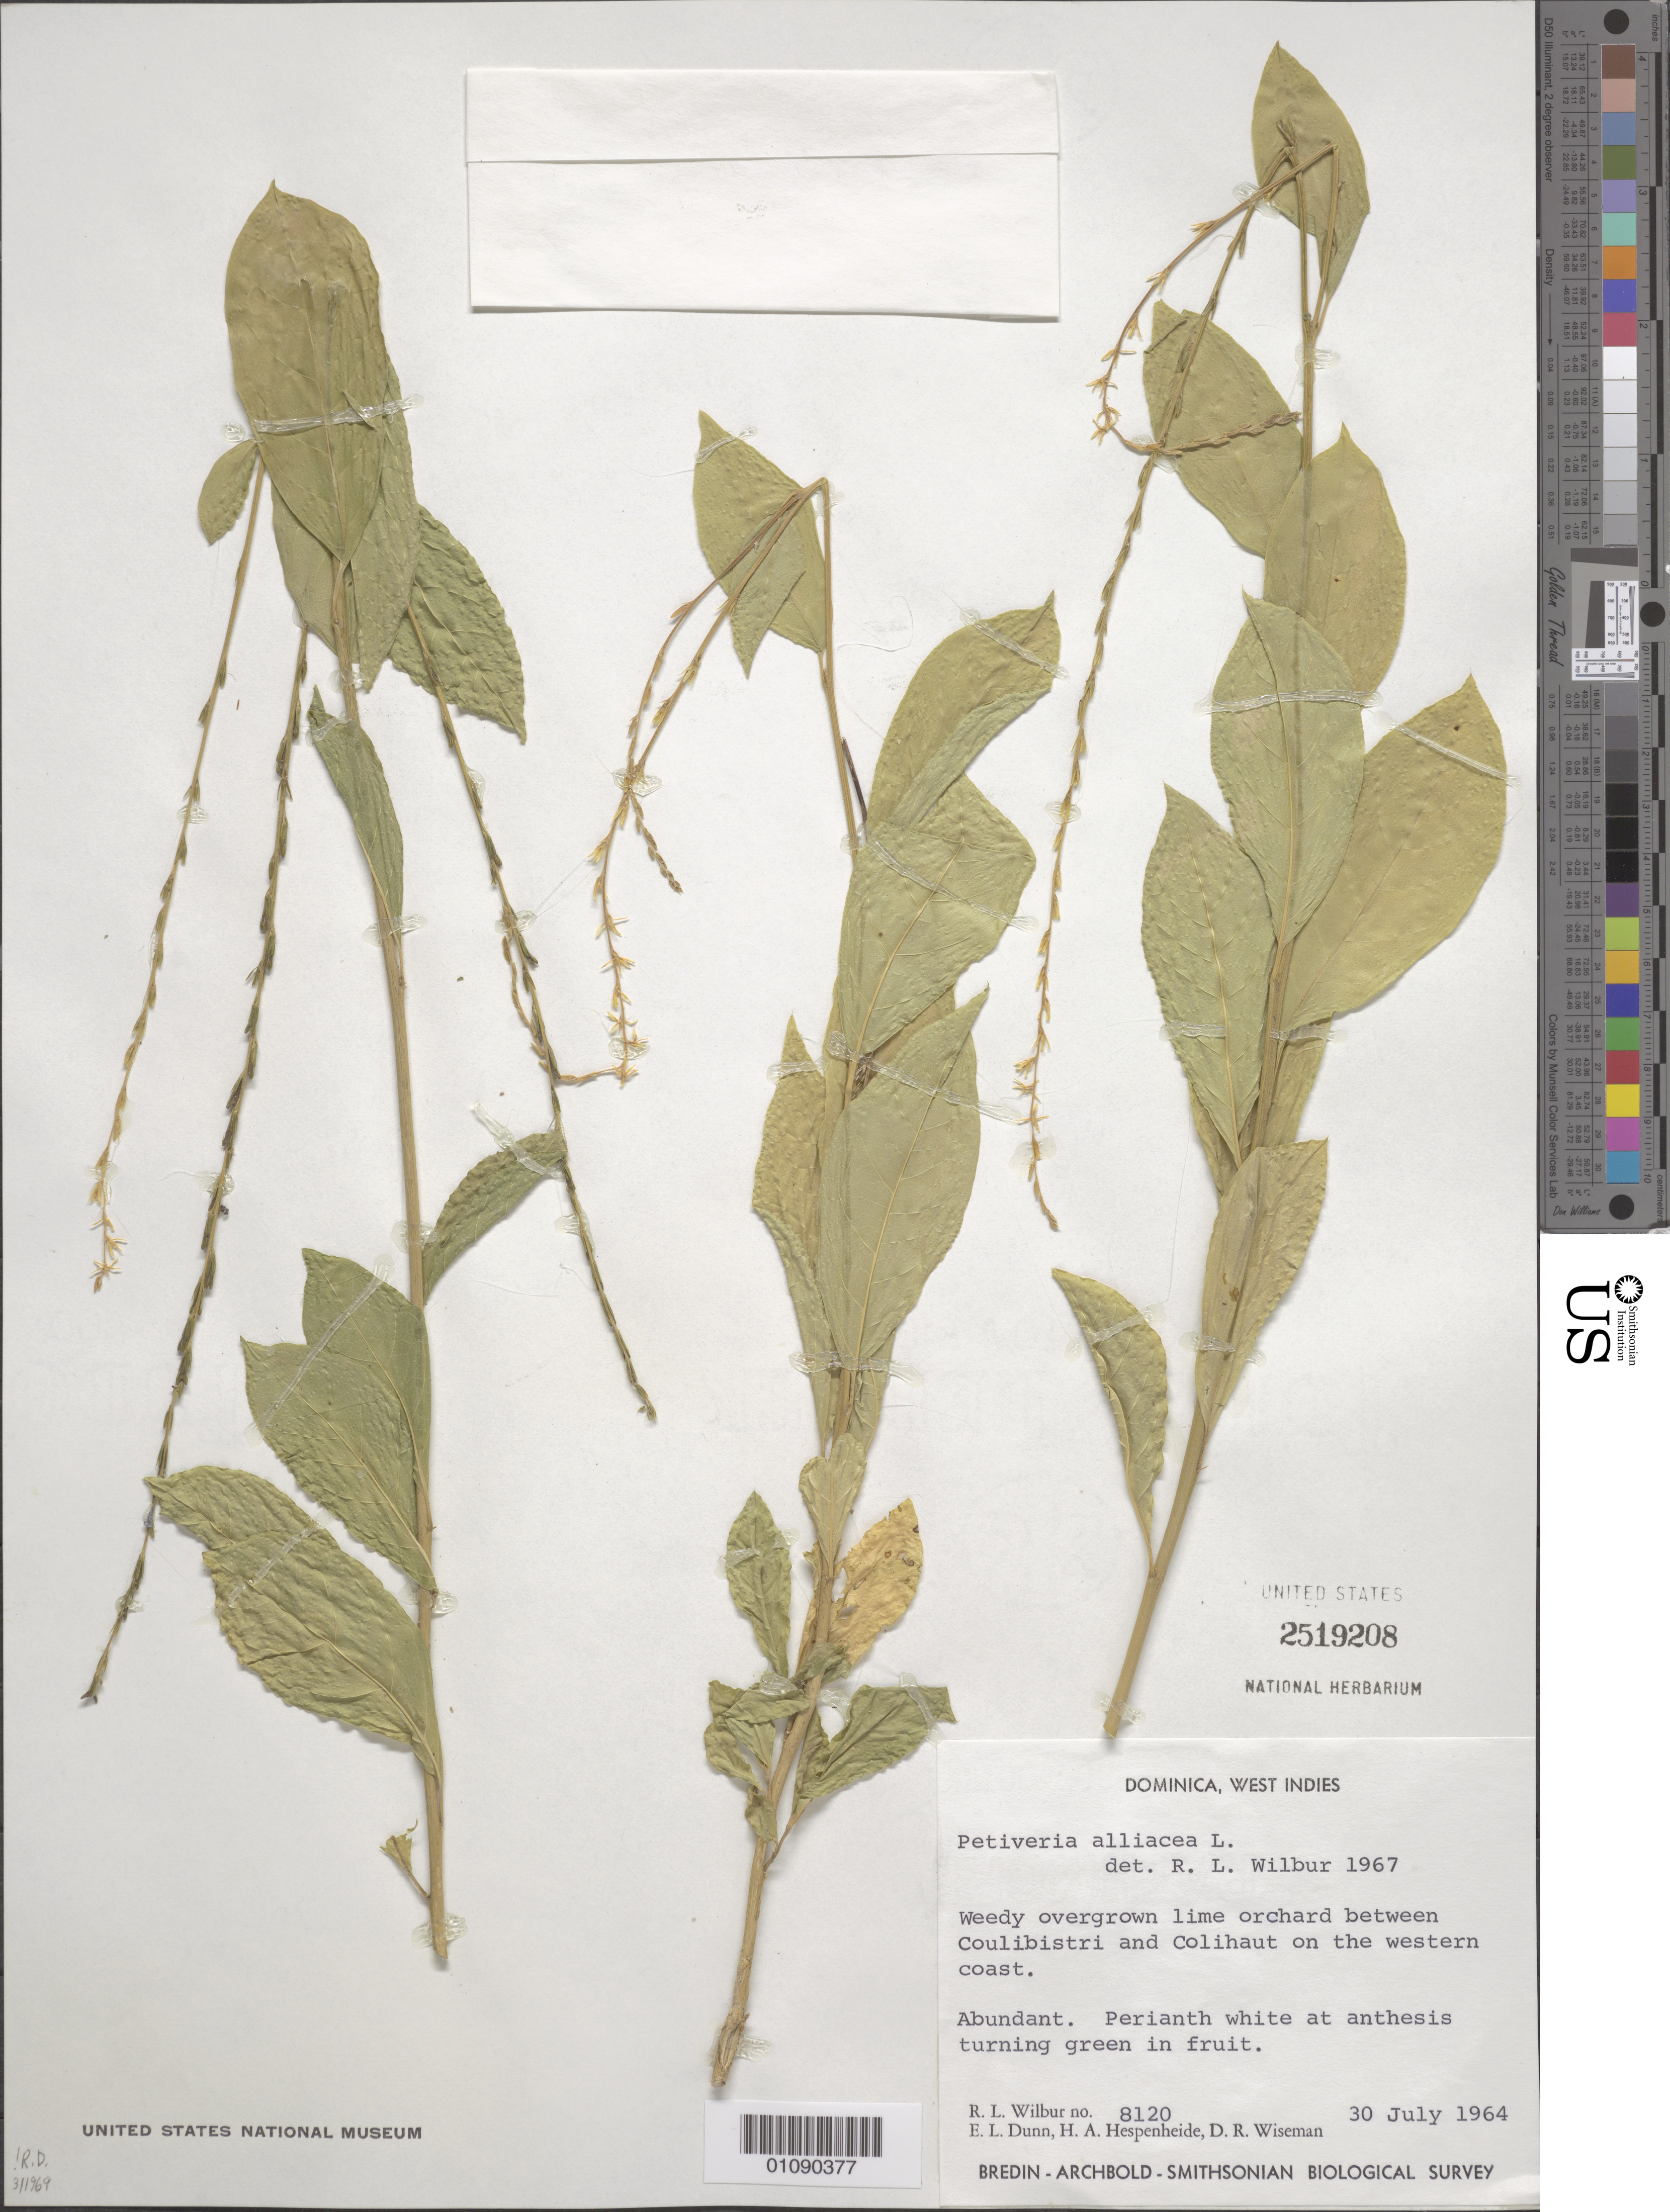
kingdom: Plantae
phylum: Tracheophyta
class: Magnoliopsida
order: Caryophyllales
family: Phytolaccaceae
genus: Petiveria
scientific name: Petiveria alliacea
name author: L.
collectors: R. L. Wilbur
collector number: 8120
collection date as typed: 30 Jul 1964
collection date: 1964-07-30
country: Dominica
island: Dominica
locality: Between Coulibistri and Colihaut on the W coast.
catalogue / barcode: US 2519208